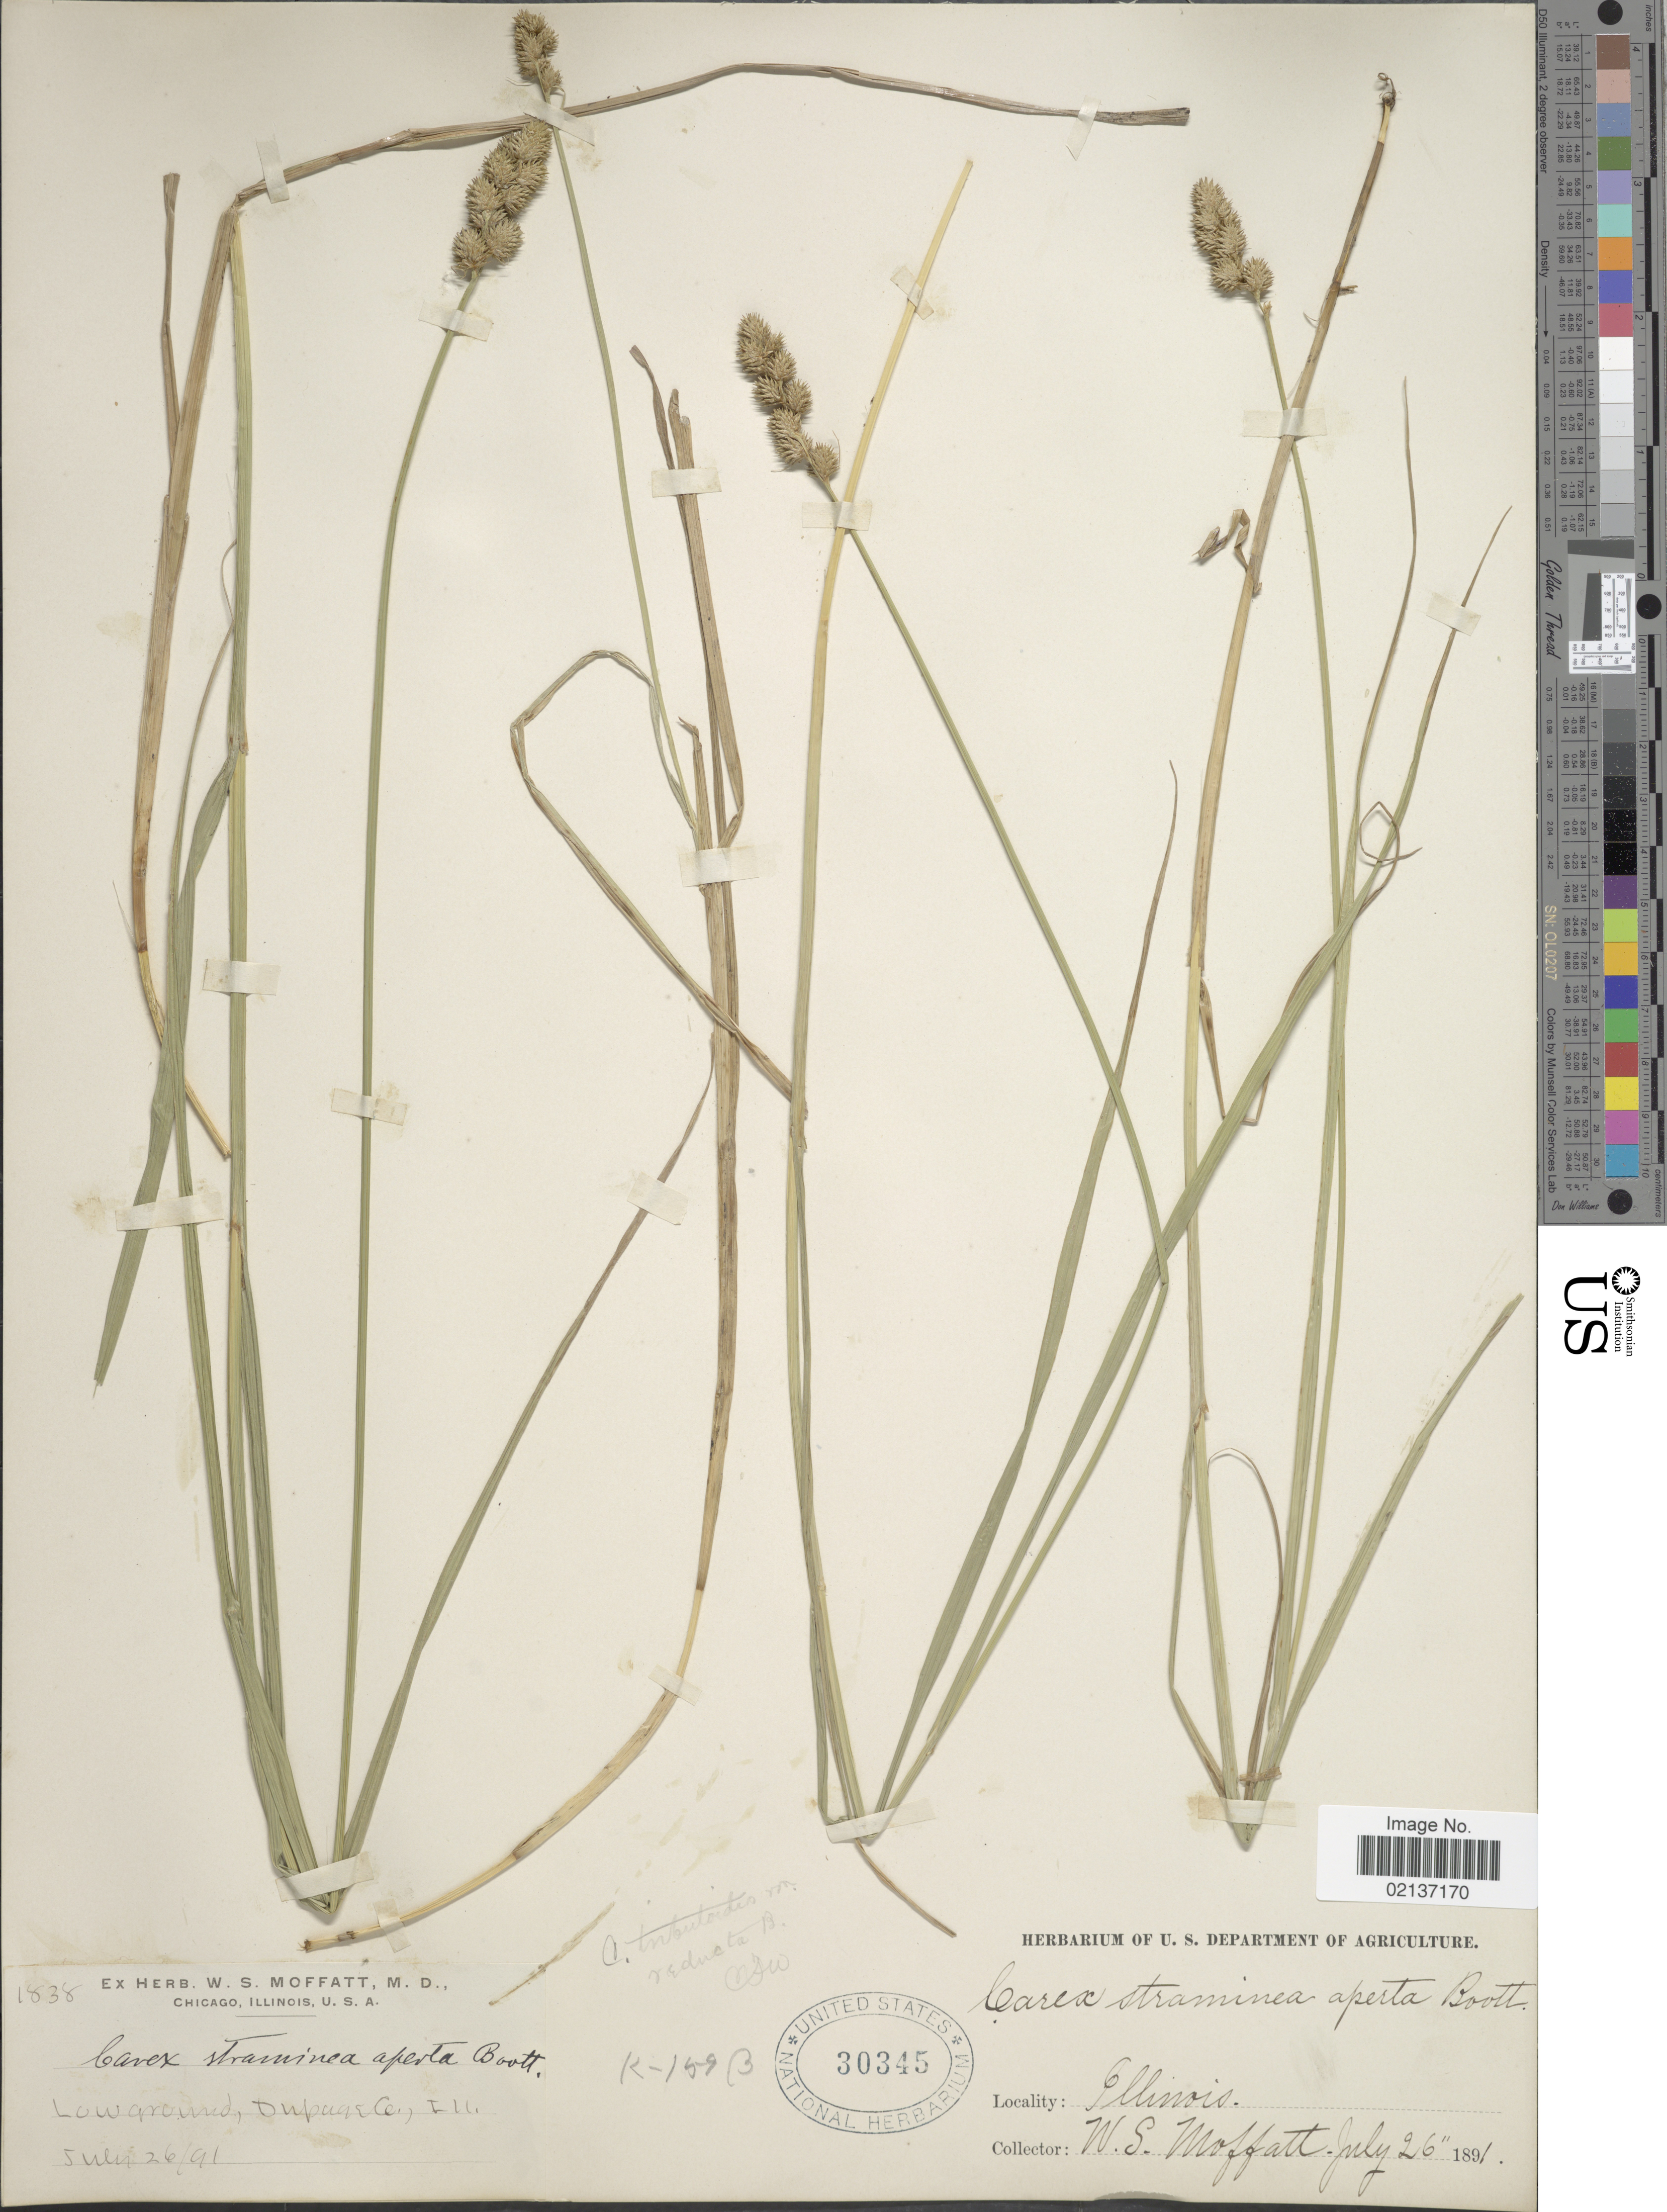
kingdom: Plantae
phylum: Tracheophyta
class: Liliopsida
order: Poales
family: Cyperaceae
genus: Carex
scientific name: Carex tribuloides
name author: Wahlenb.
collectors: W. Moffatt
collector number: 1838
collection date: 1891-07-26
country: United States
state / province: Illinois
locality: Low ground, Onpage Co.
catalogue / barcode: US 30345